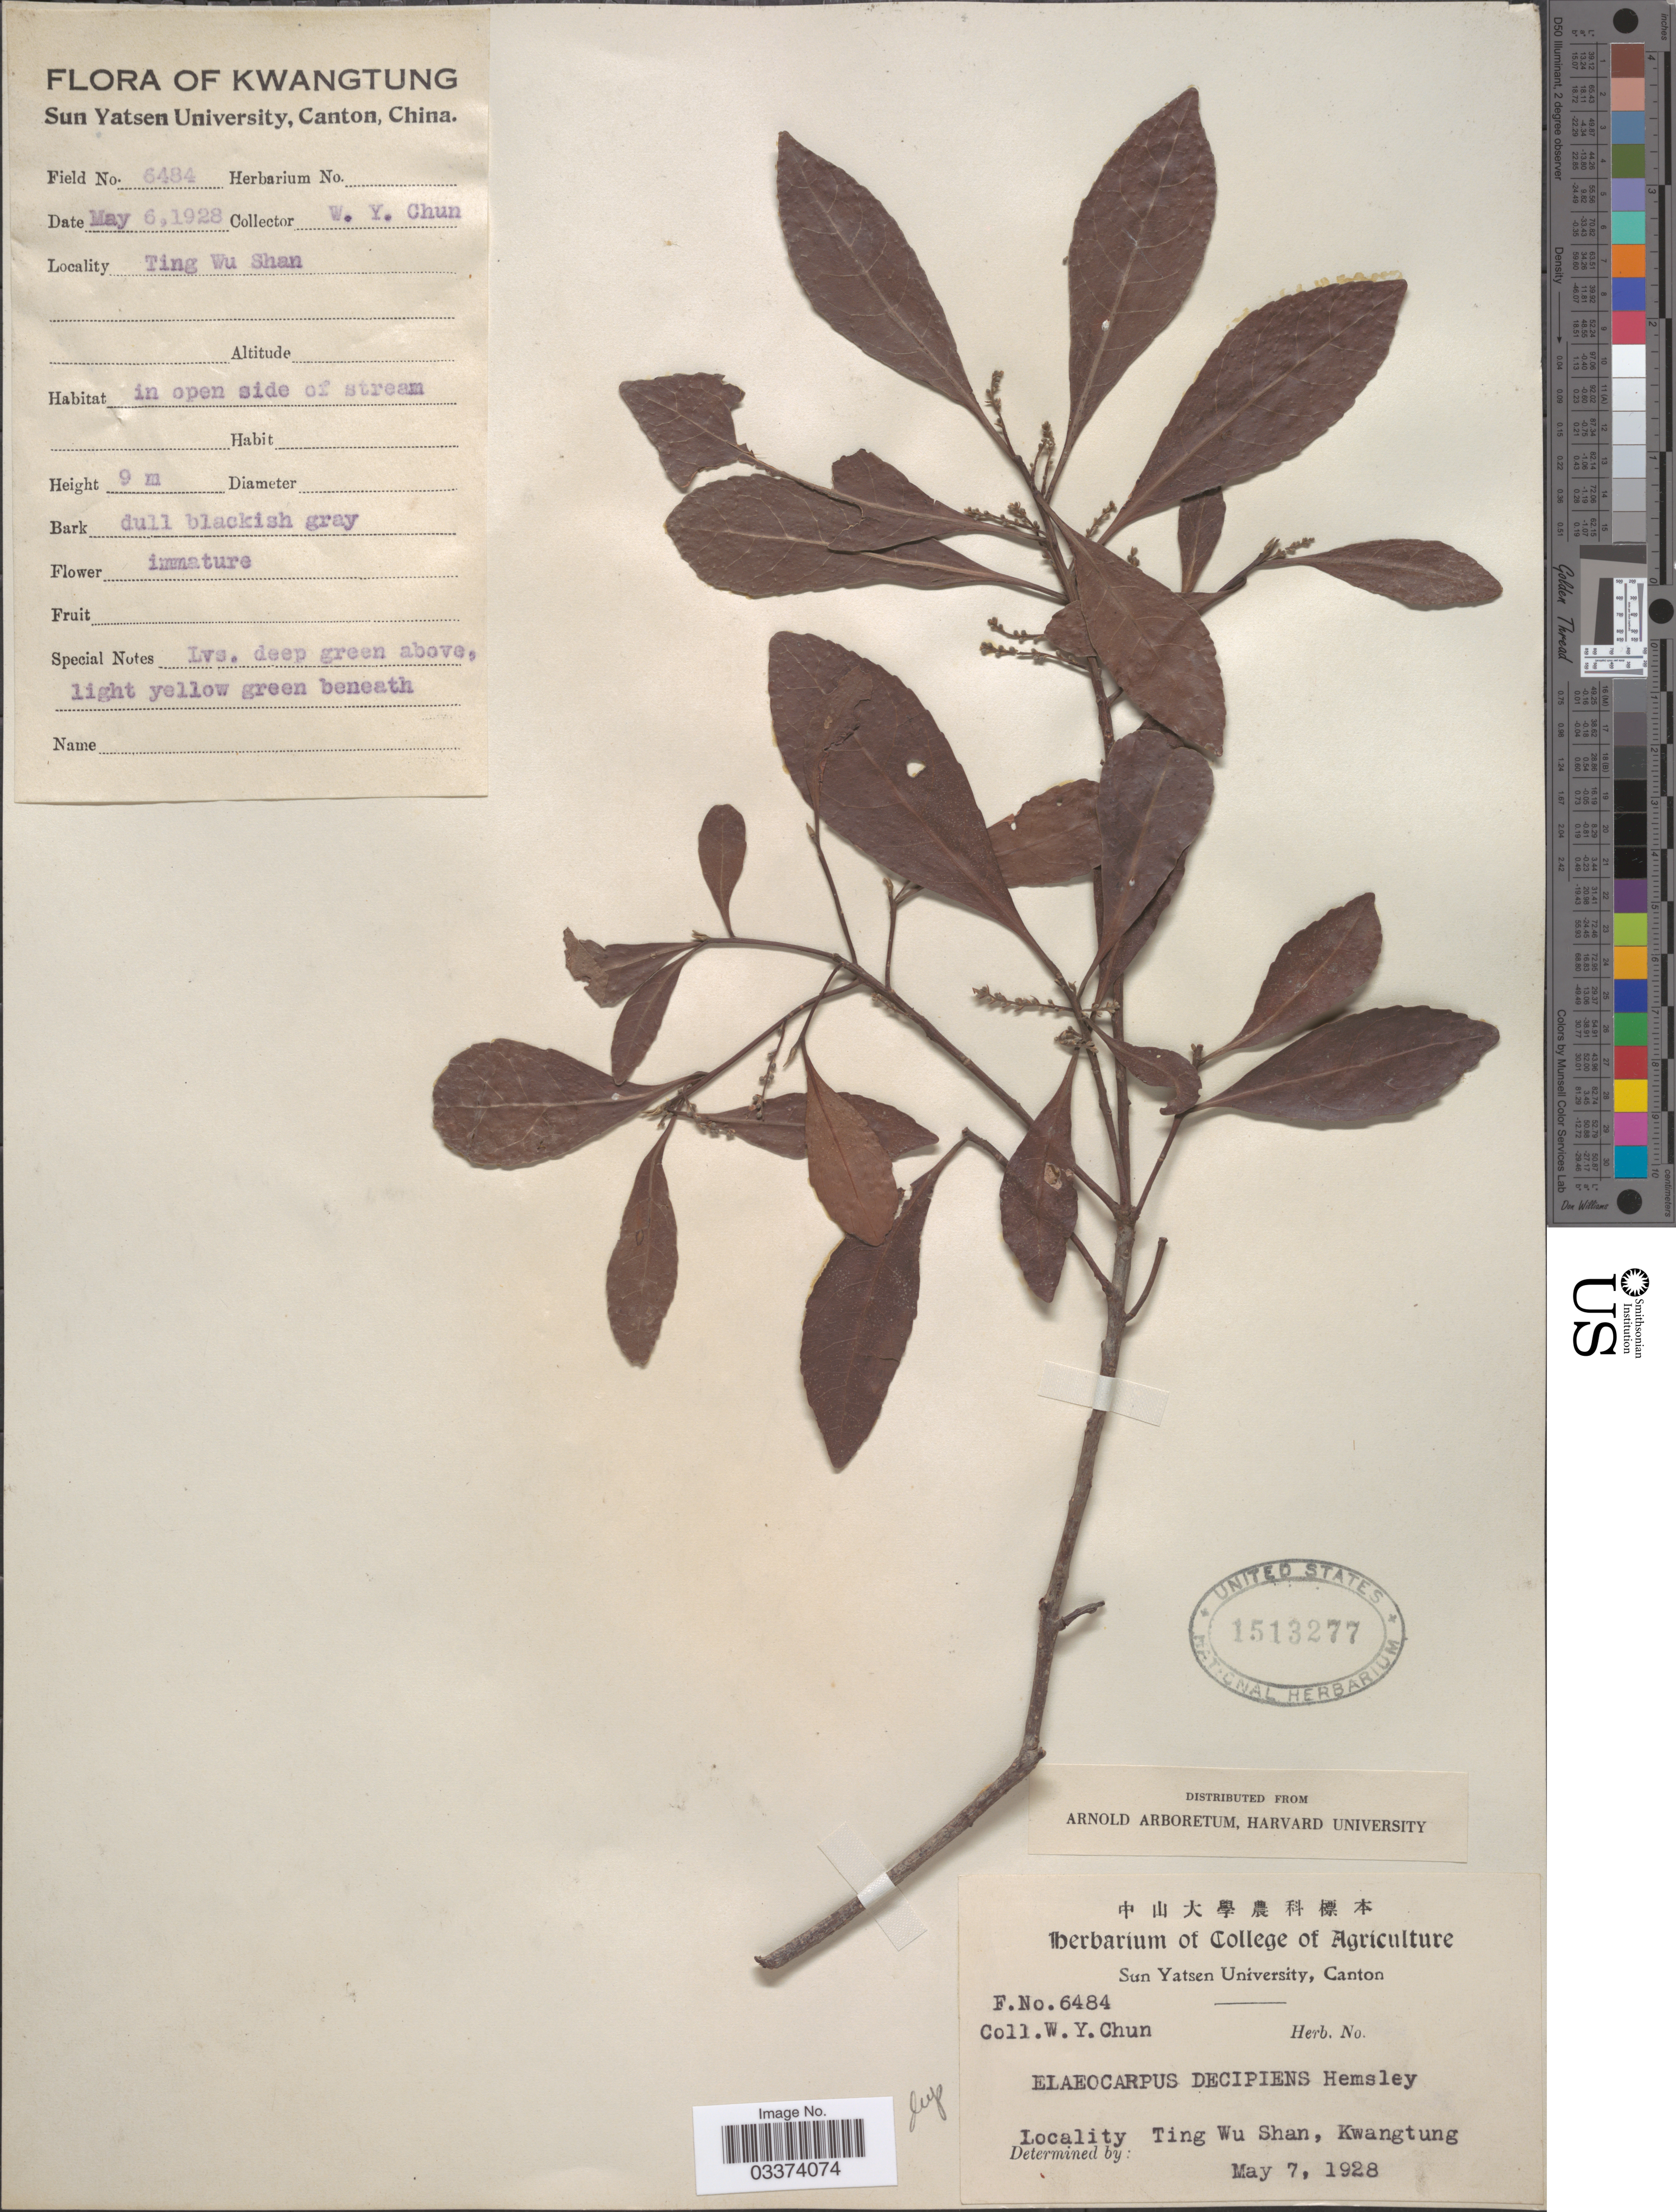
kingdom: Plantae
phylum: Tracheophyta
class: Magnoliopsida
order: Oxalidales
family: Elaeocarpaceae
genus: Elaeocarpus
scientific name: Elaeocarpus decipiens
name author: F.B. Forbes & Hemsl.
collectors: W. Y. Chun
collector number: F9484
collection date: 1928-05-06/1928-05-07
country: China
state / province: Guangdong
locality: Ting Wu Shan, Kwangtung.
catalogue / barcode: US 1513277